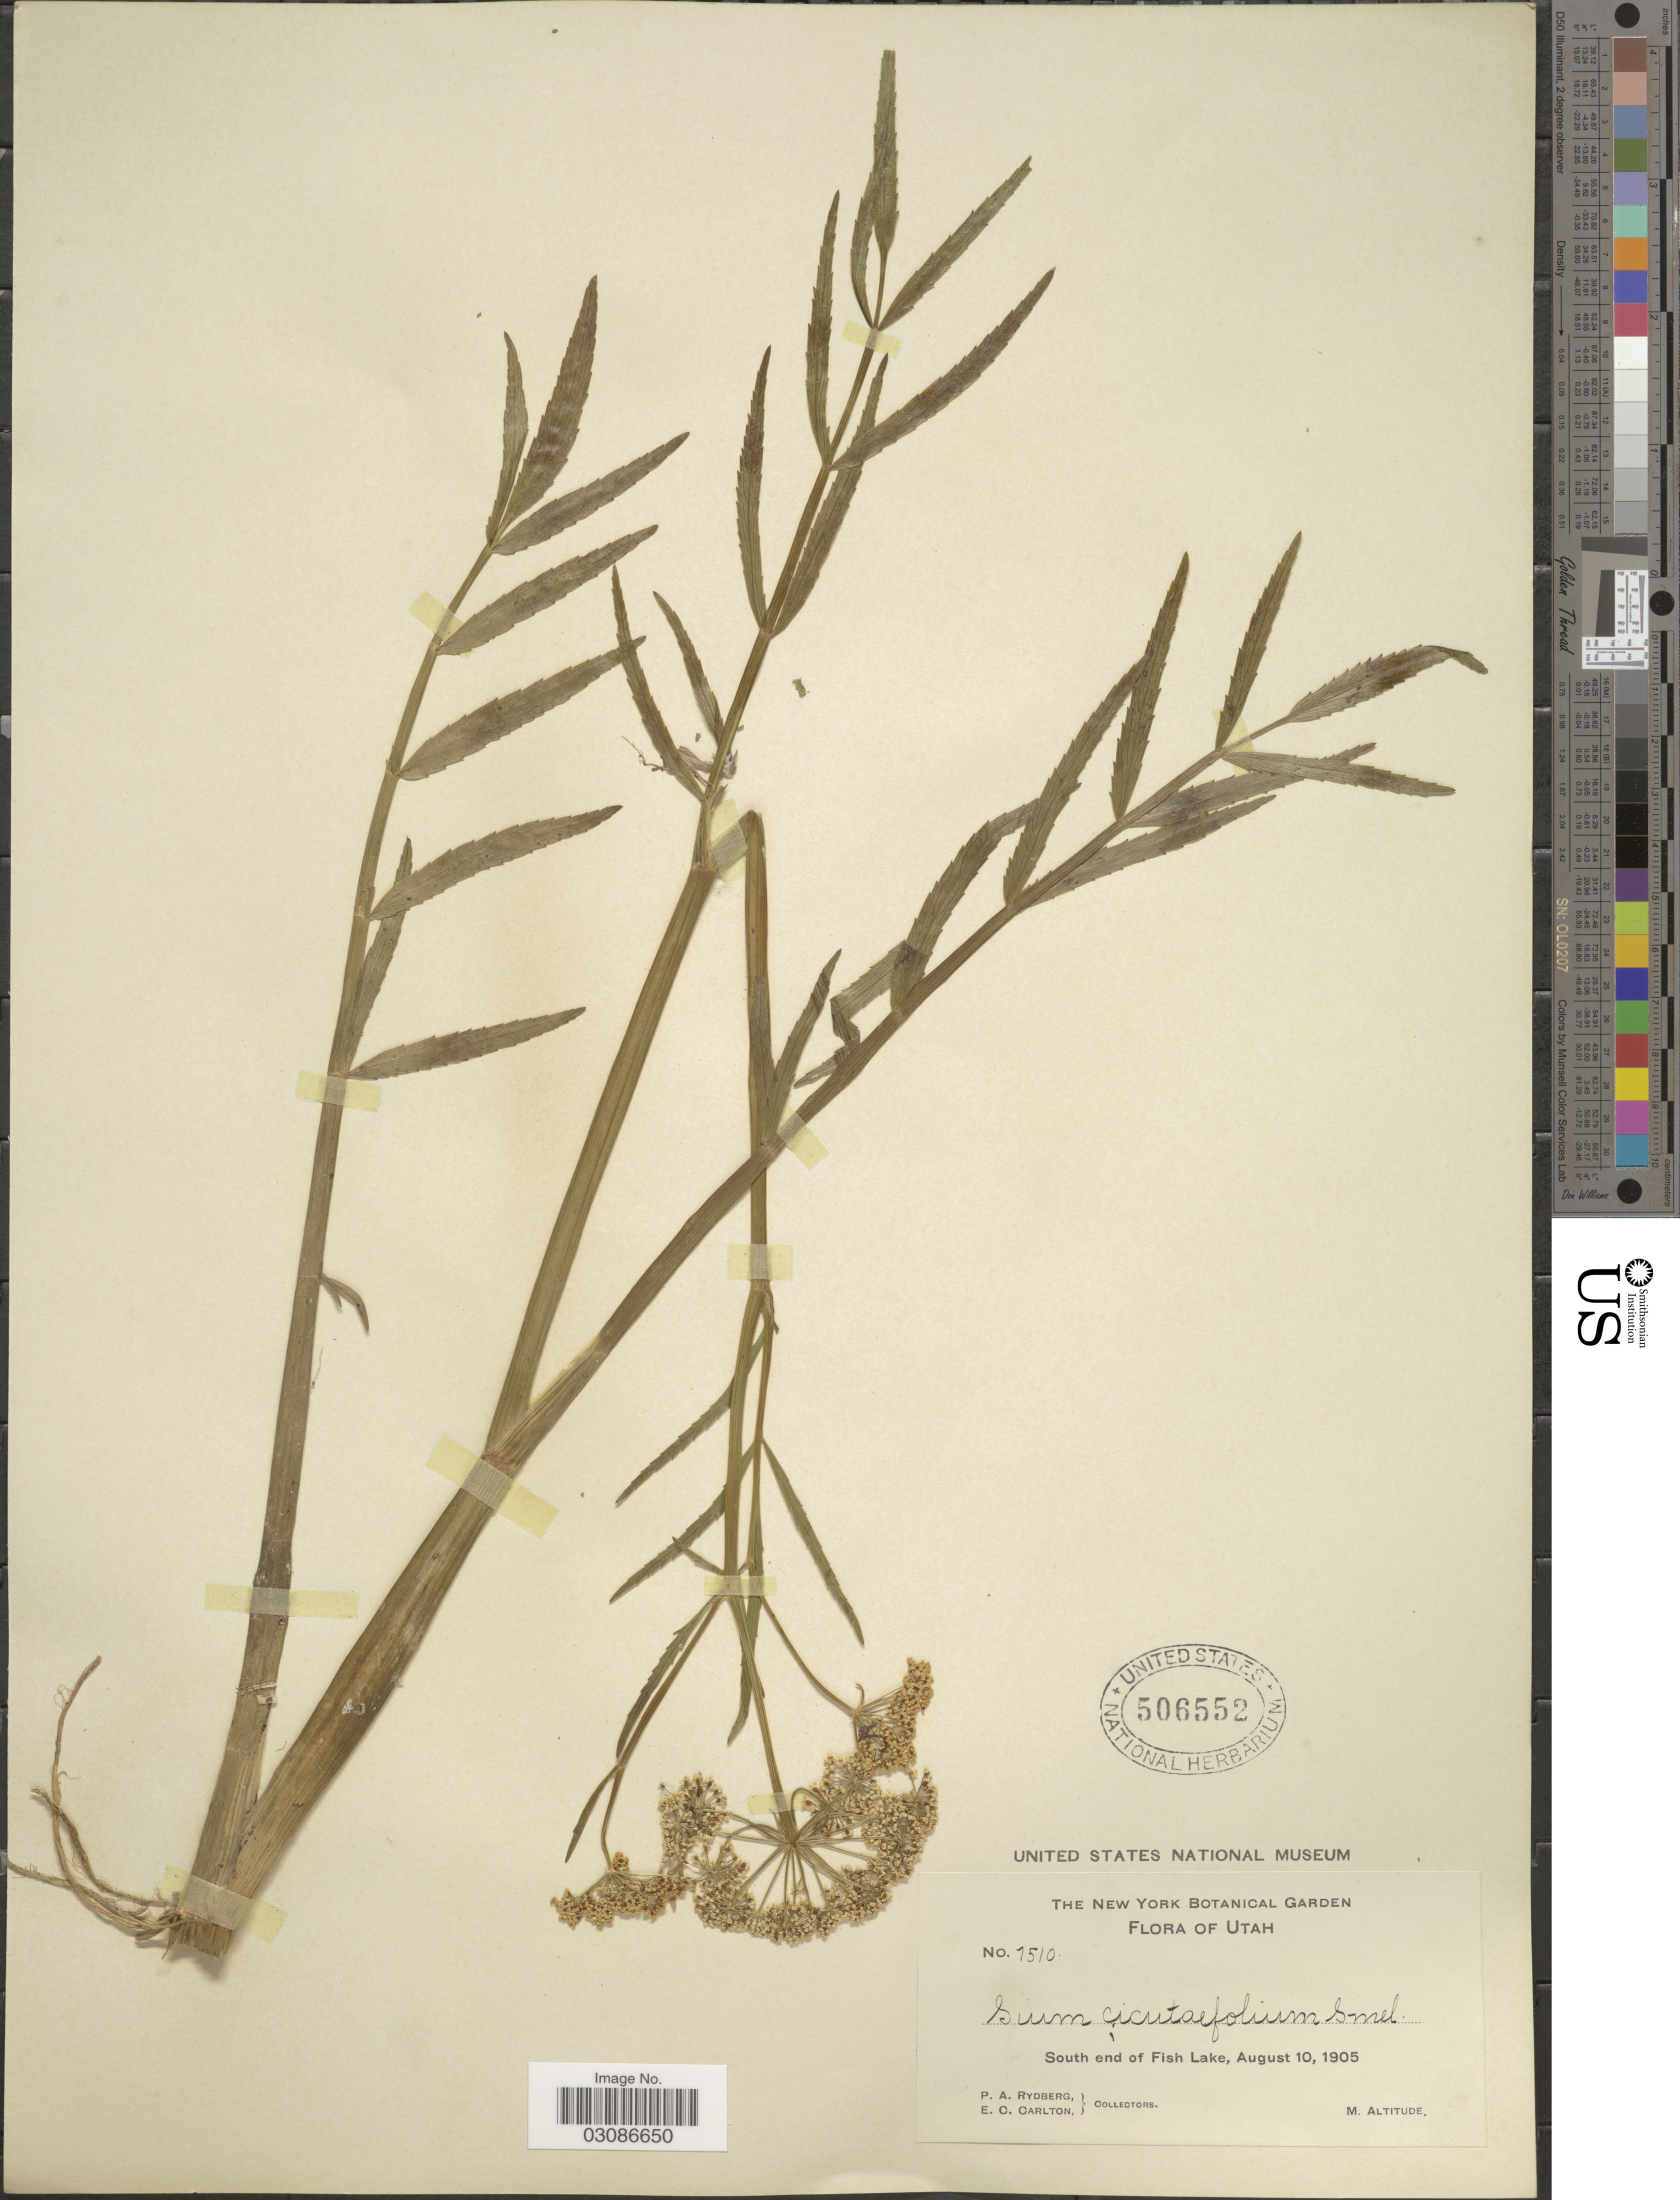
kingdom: Plantae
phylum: Tracheophyta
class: Magnoliopsida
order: Apiales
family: Apiaceae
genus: Sium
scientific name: Sium suave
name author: Walter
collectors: P. A. Rydberg & E. Carlton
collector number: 1510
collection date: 1905-08-10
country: United States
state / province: Utah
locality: South end of Fish Lake.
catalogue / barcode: US 506552